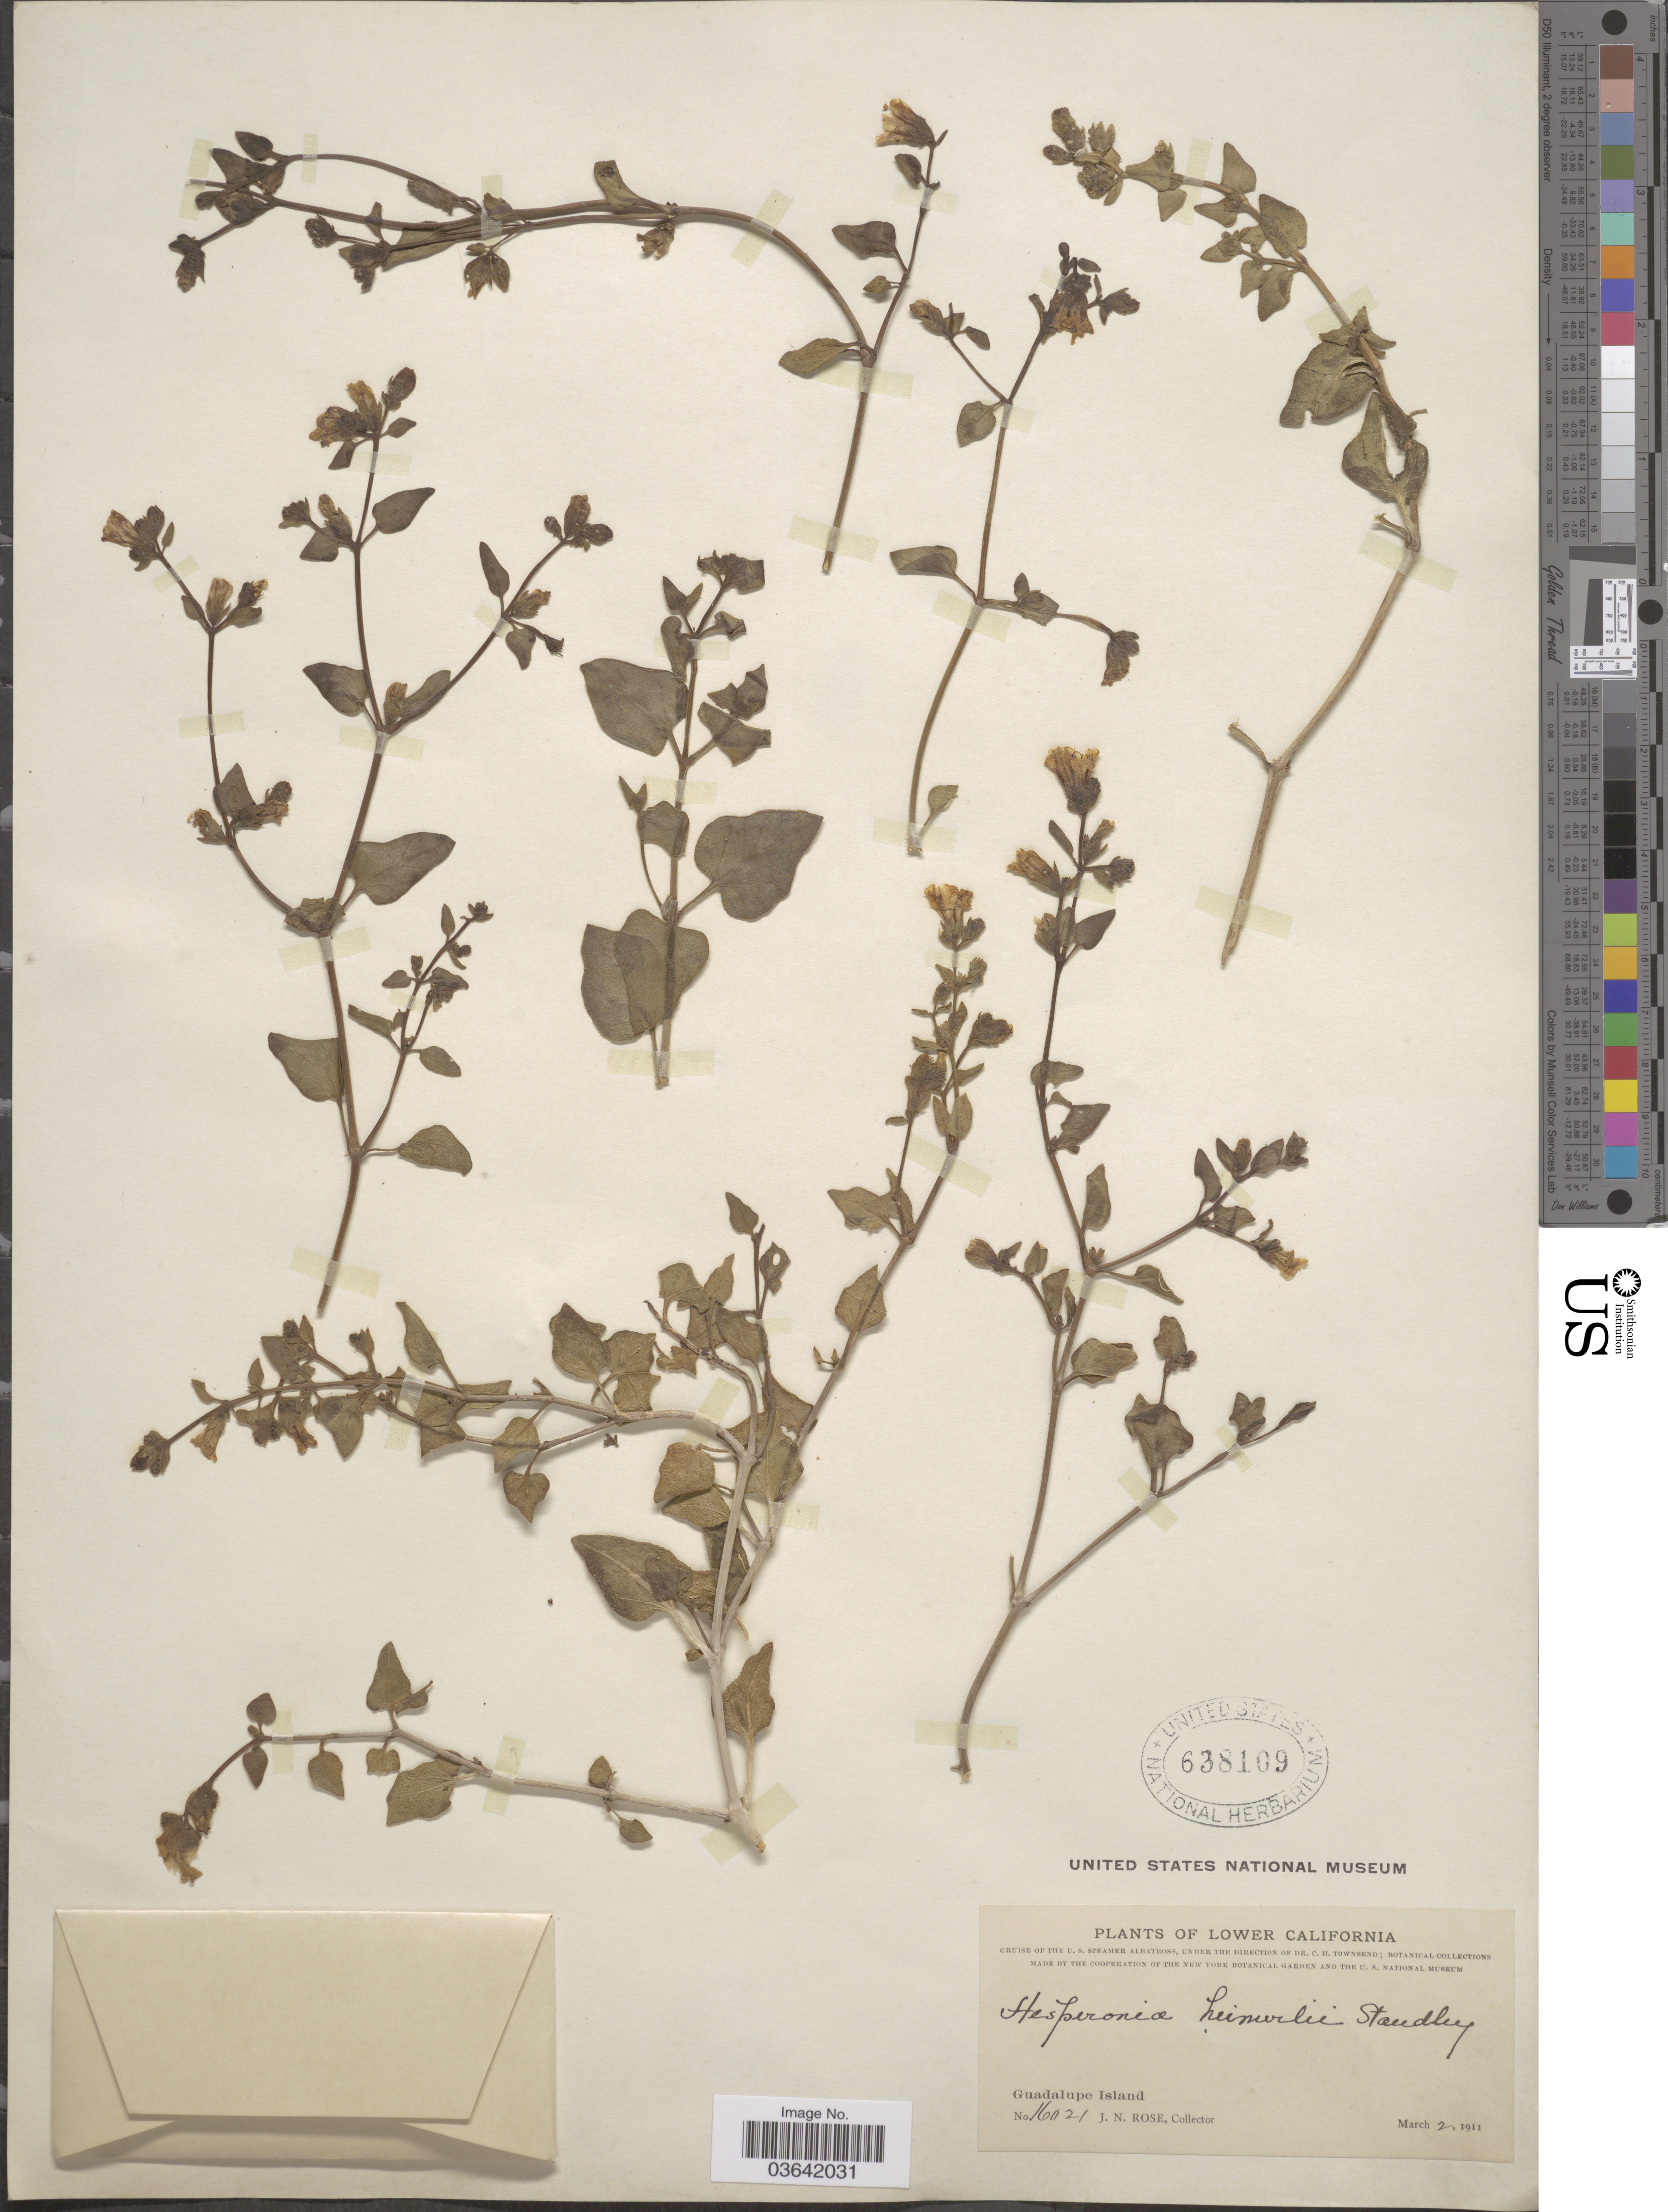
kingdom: Plantae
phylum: Tracheophyta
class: Magnoliopsida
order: Caryophyllales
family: Nyctaginaceae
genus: Mirabilis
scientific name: Mirabilis laevis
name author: (Benth.) Curran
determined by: Strong, Mark T., (BOT), Smithsonian Institution - National Museum of Natural History (UNITED STATES)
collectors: J. N. Rose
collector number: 16021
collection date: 1911-03-02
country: Mexico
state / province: Baja California Norte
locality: Lower California. Guadalupe Island.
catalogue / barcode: US 638109